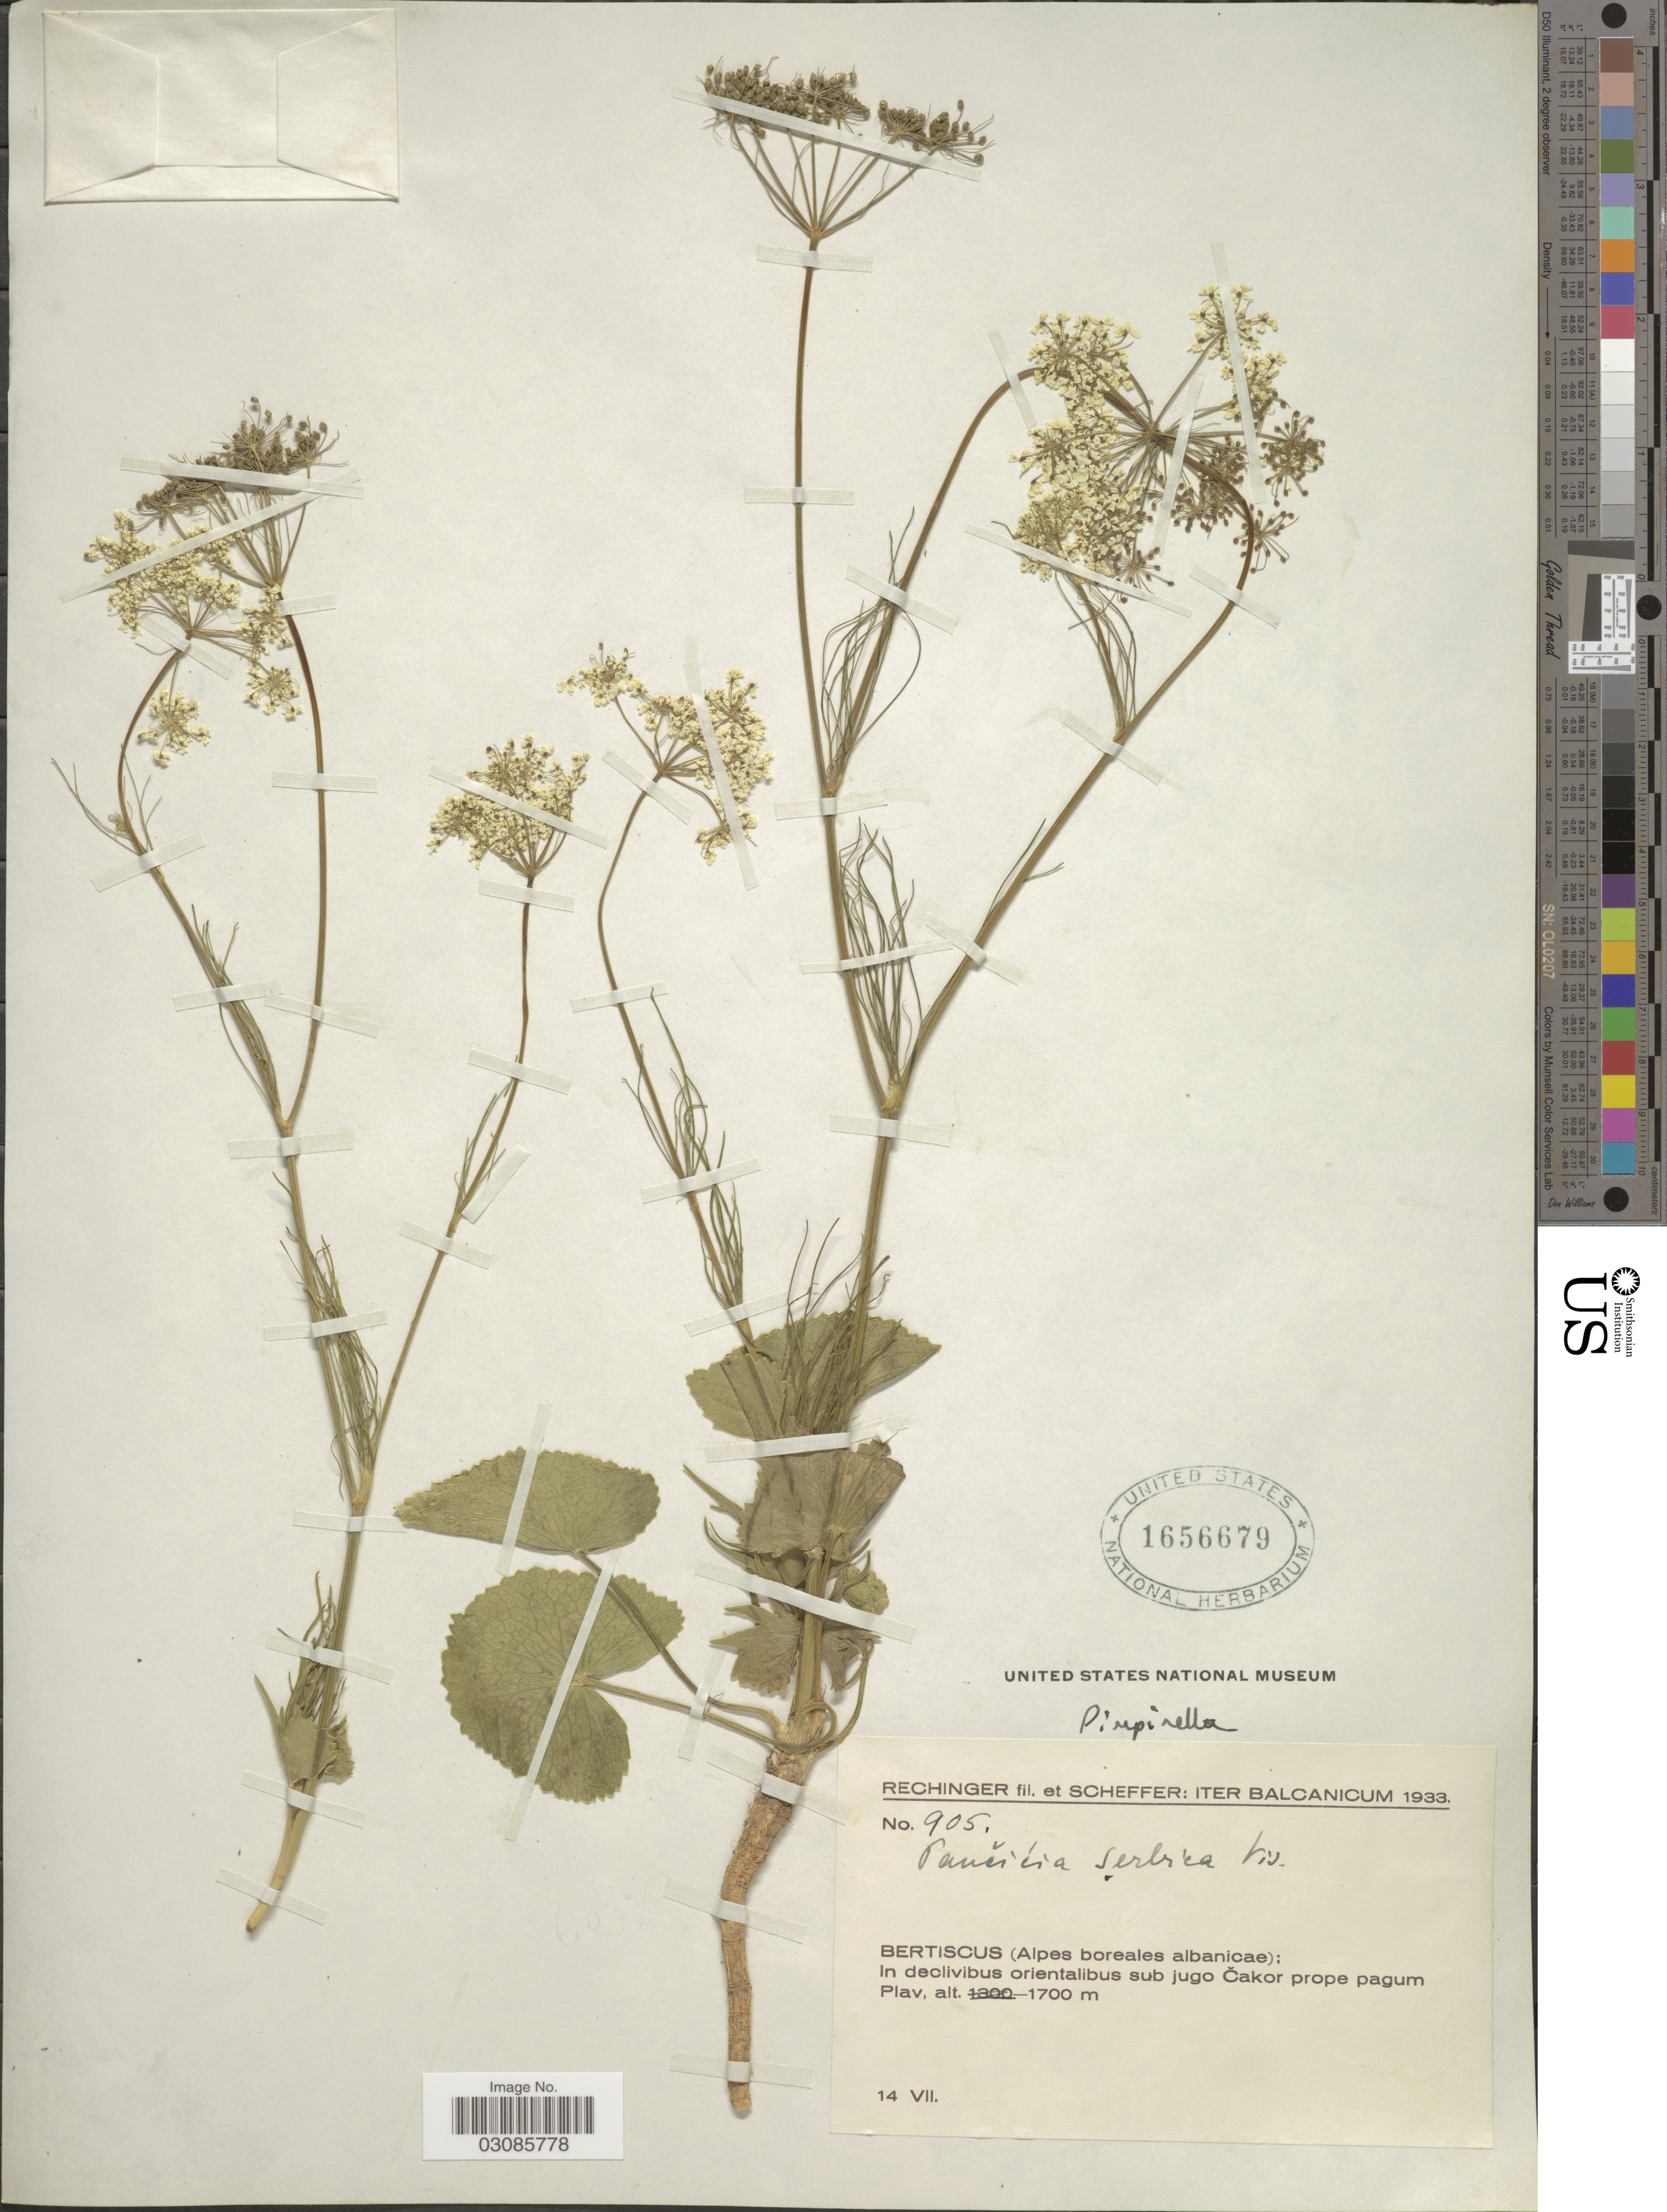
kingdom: Plantae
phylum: Tracheophyta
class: Magnoliopsida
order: Apiales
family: Apiaceae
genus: Pimpinella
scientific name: Pimpinella serbica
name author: (Vis.) Benth. & Hook. f. ex Drude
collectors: -- Rechinger & Scheffer, --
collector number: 905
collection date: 1933-07-14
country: Albania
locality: Balcanicum. Bertiscus (Alpes boreales albanicae): In declivibus orientalibus sub jugo Čakor prope pagum Plav.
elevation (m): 1700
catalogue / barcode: US 1656679